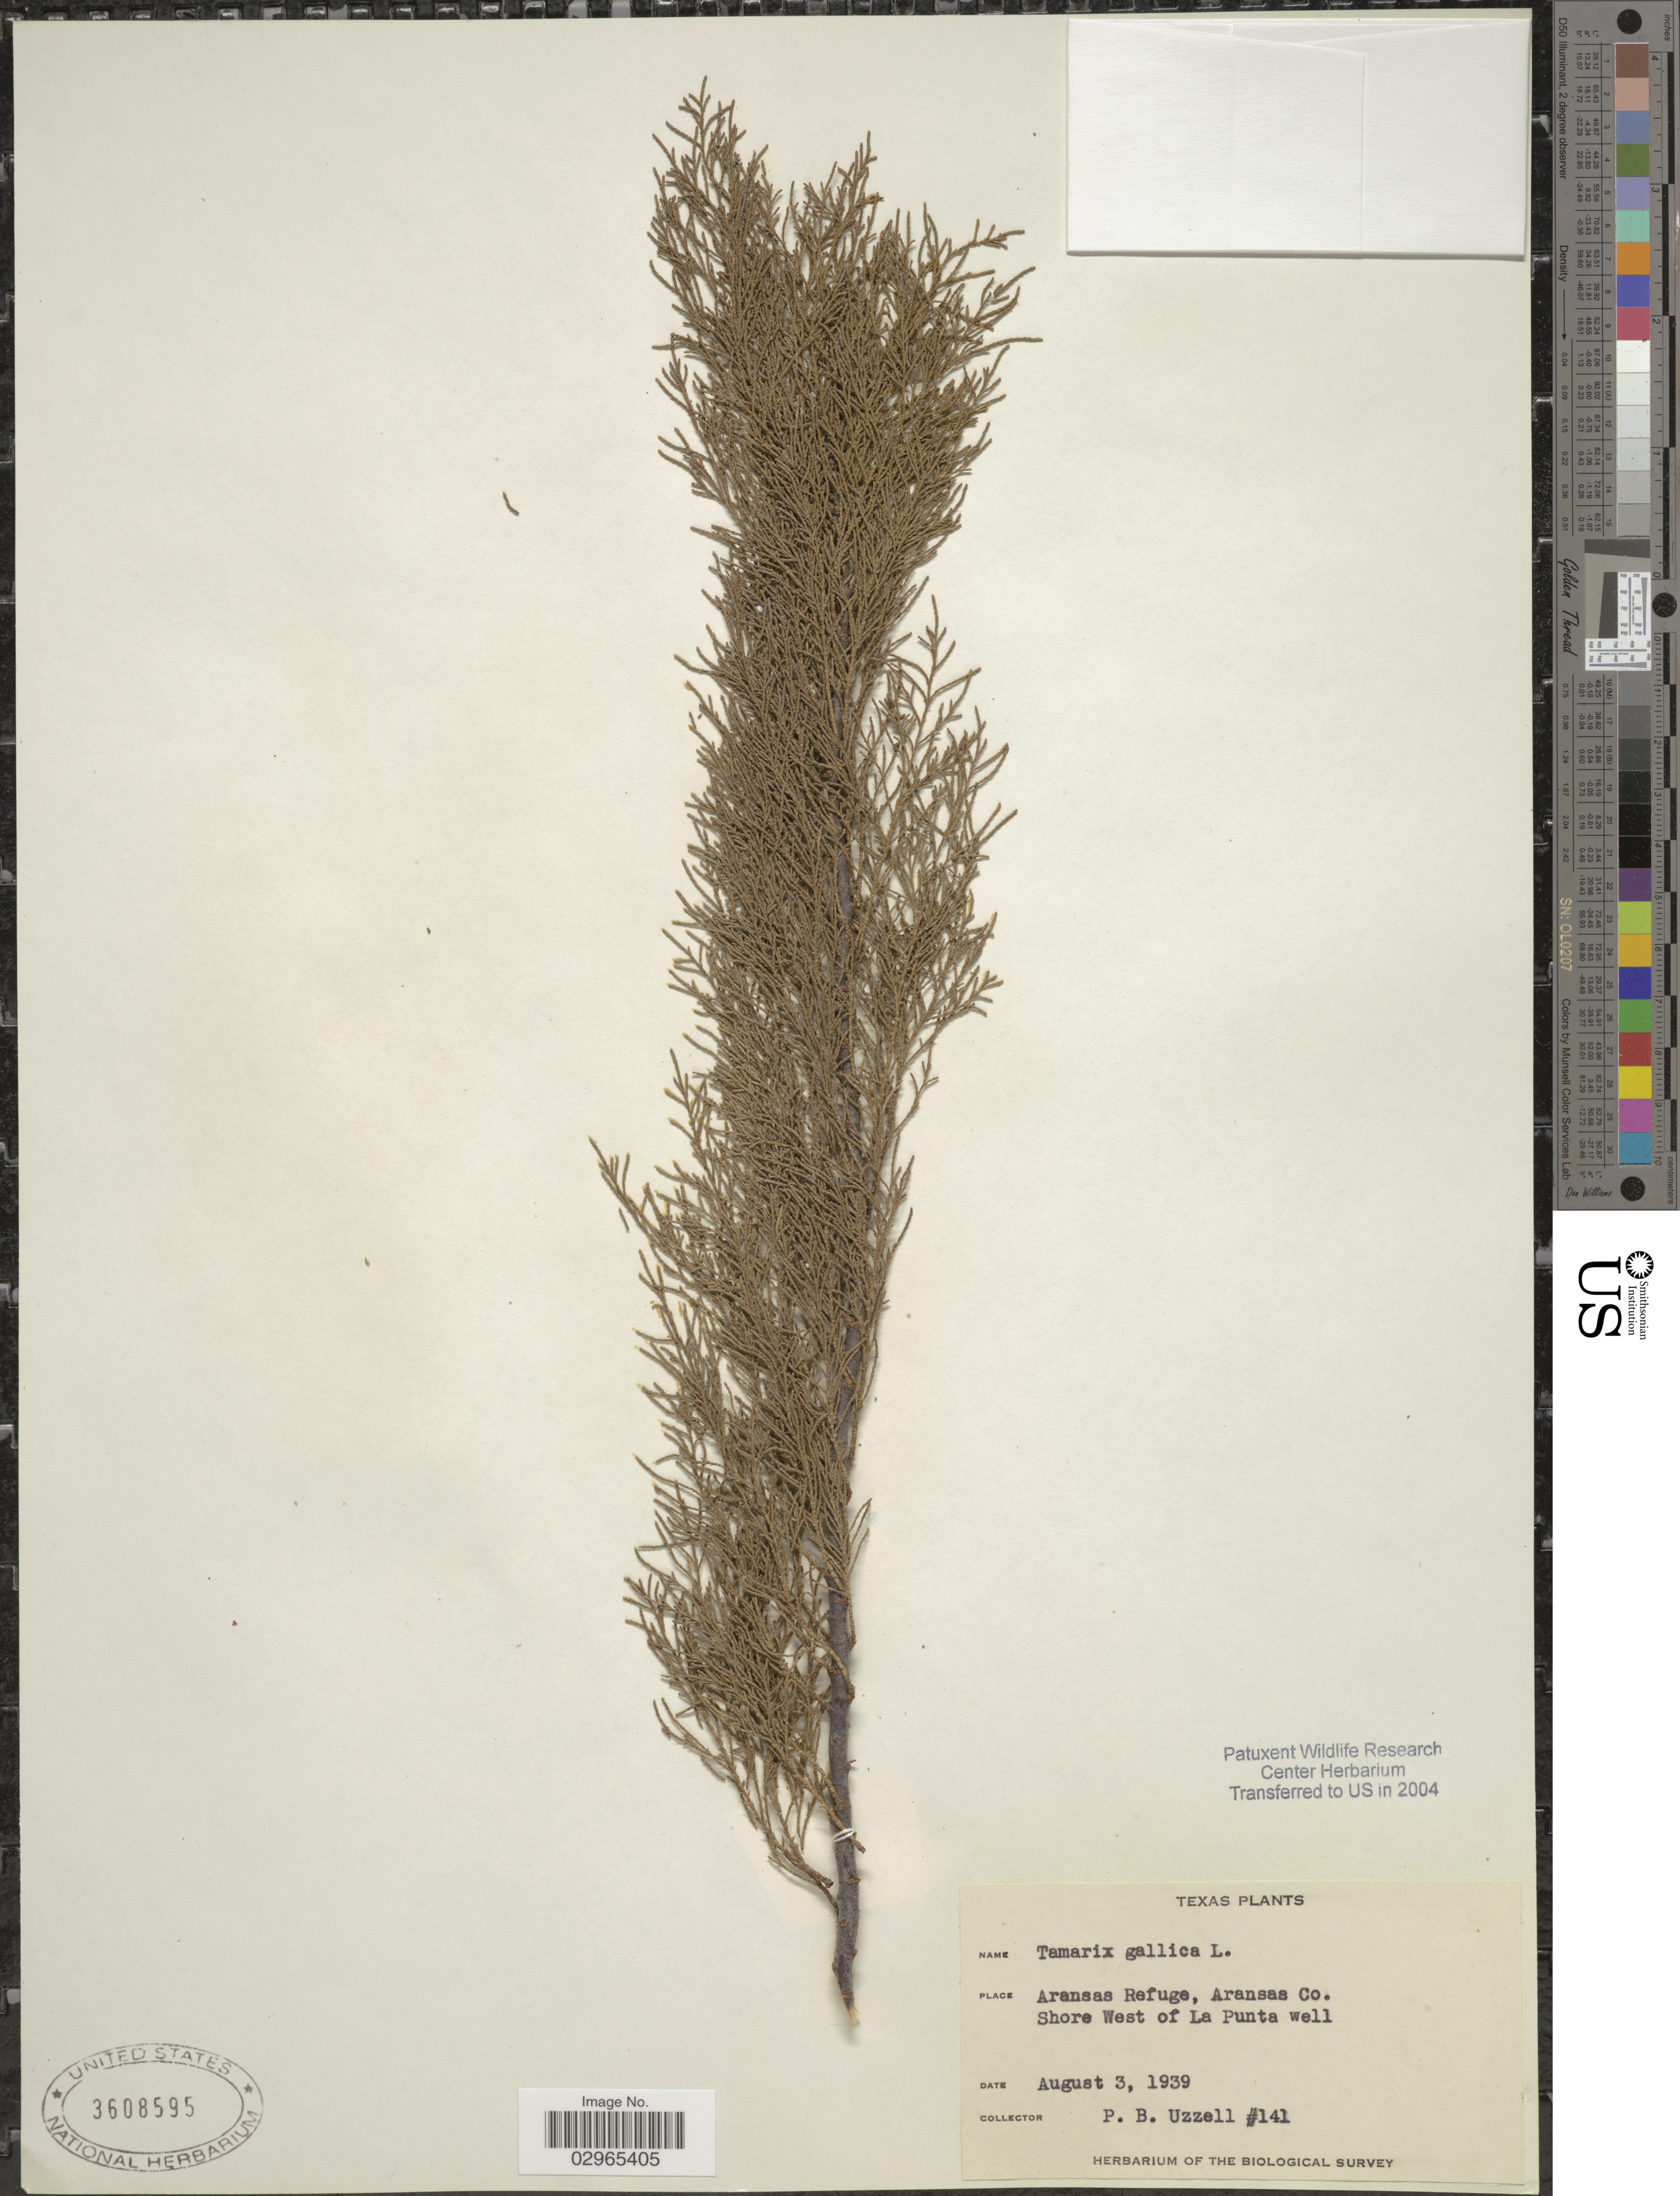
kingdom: Plantae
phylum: Tracheophyta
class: Magnoliopsida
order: Caryophyllales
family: Tamaricaceae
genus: Tamarix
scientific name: Tamarix gallica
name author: L.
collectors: P. Uzzell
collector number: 141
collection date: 1939-08-03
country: United States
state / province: Texas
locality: Aransas Refuge, Aransas Co. Shore West of La Punta well.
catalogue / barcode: US 3608595